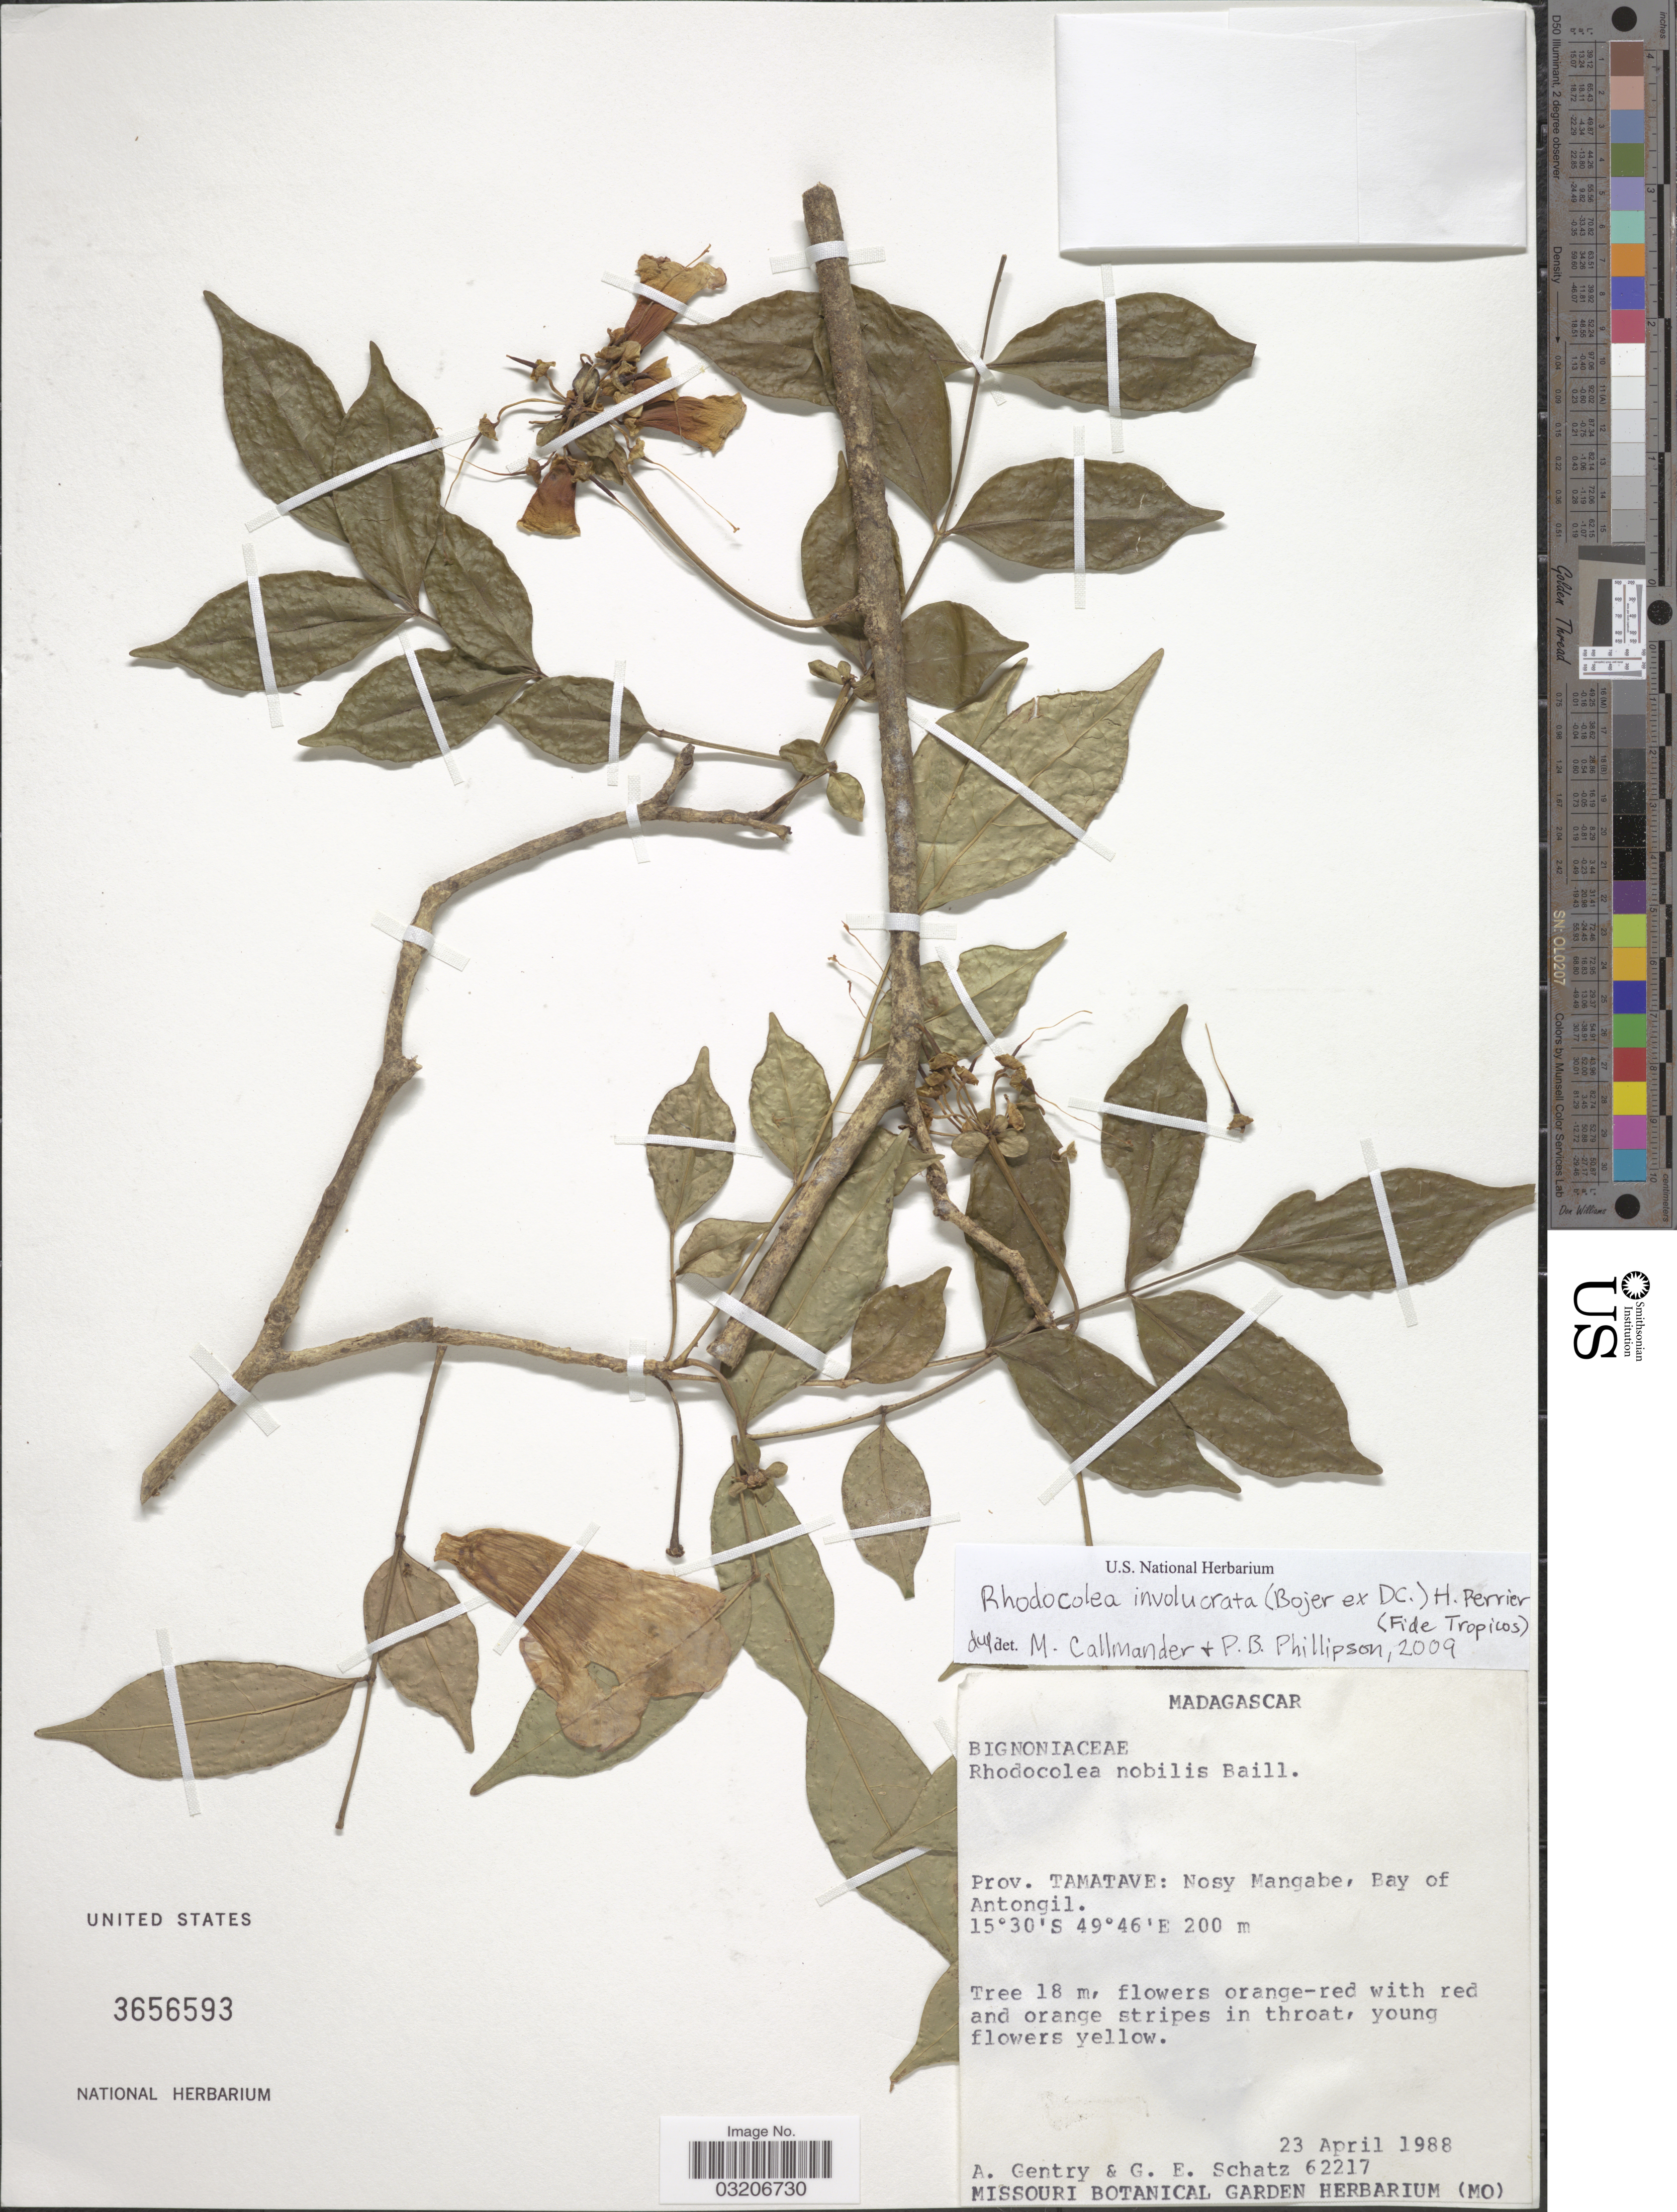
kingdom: Plantae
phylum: Tracheophyta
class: Magnoliopsida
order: Lamiales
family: Bignoniaceae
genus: Rhodocolea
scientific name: Rhodocolea involucrata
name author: (Bojer ex DC.) H. Perrier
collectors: A. H. Gentry & G. Schatz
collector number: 62217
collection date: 1988-04-23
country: Madagascar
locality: Prov. Tamatave: Nosy Mangabe, Bay of Antongil.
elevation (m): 200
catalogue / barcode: US 3656593